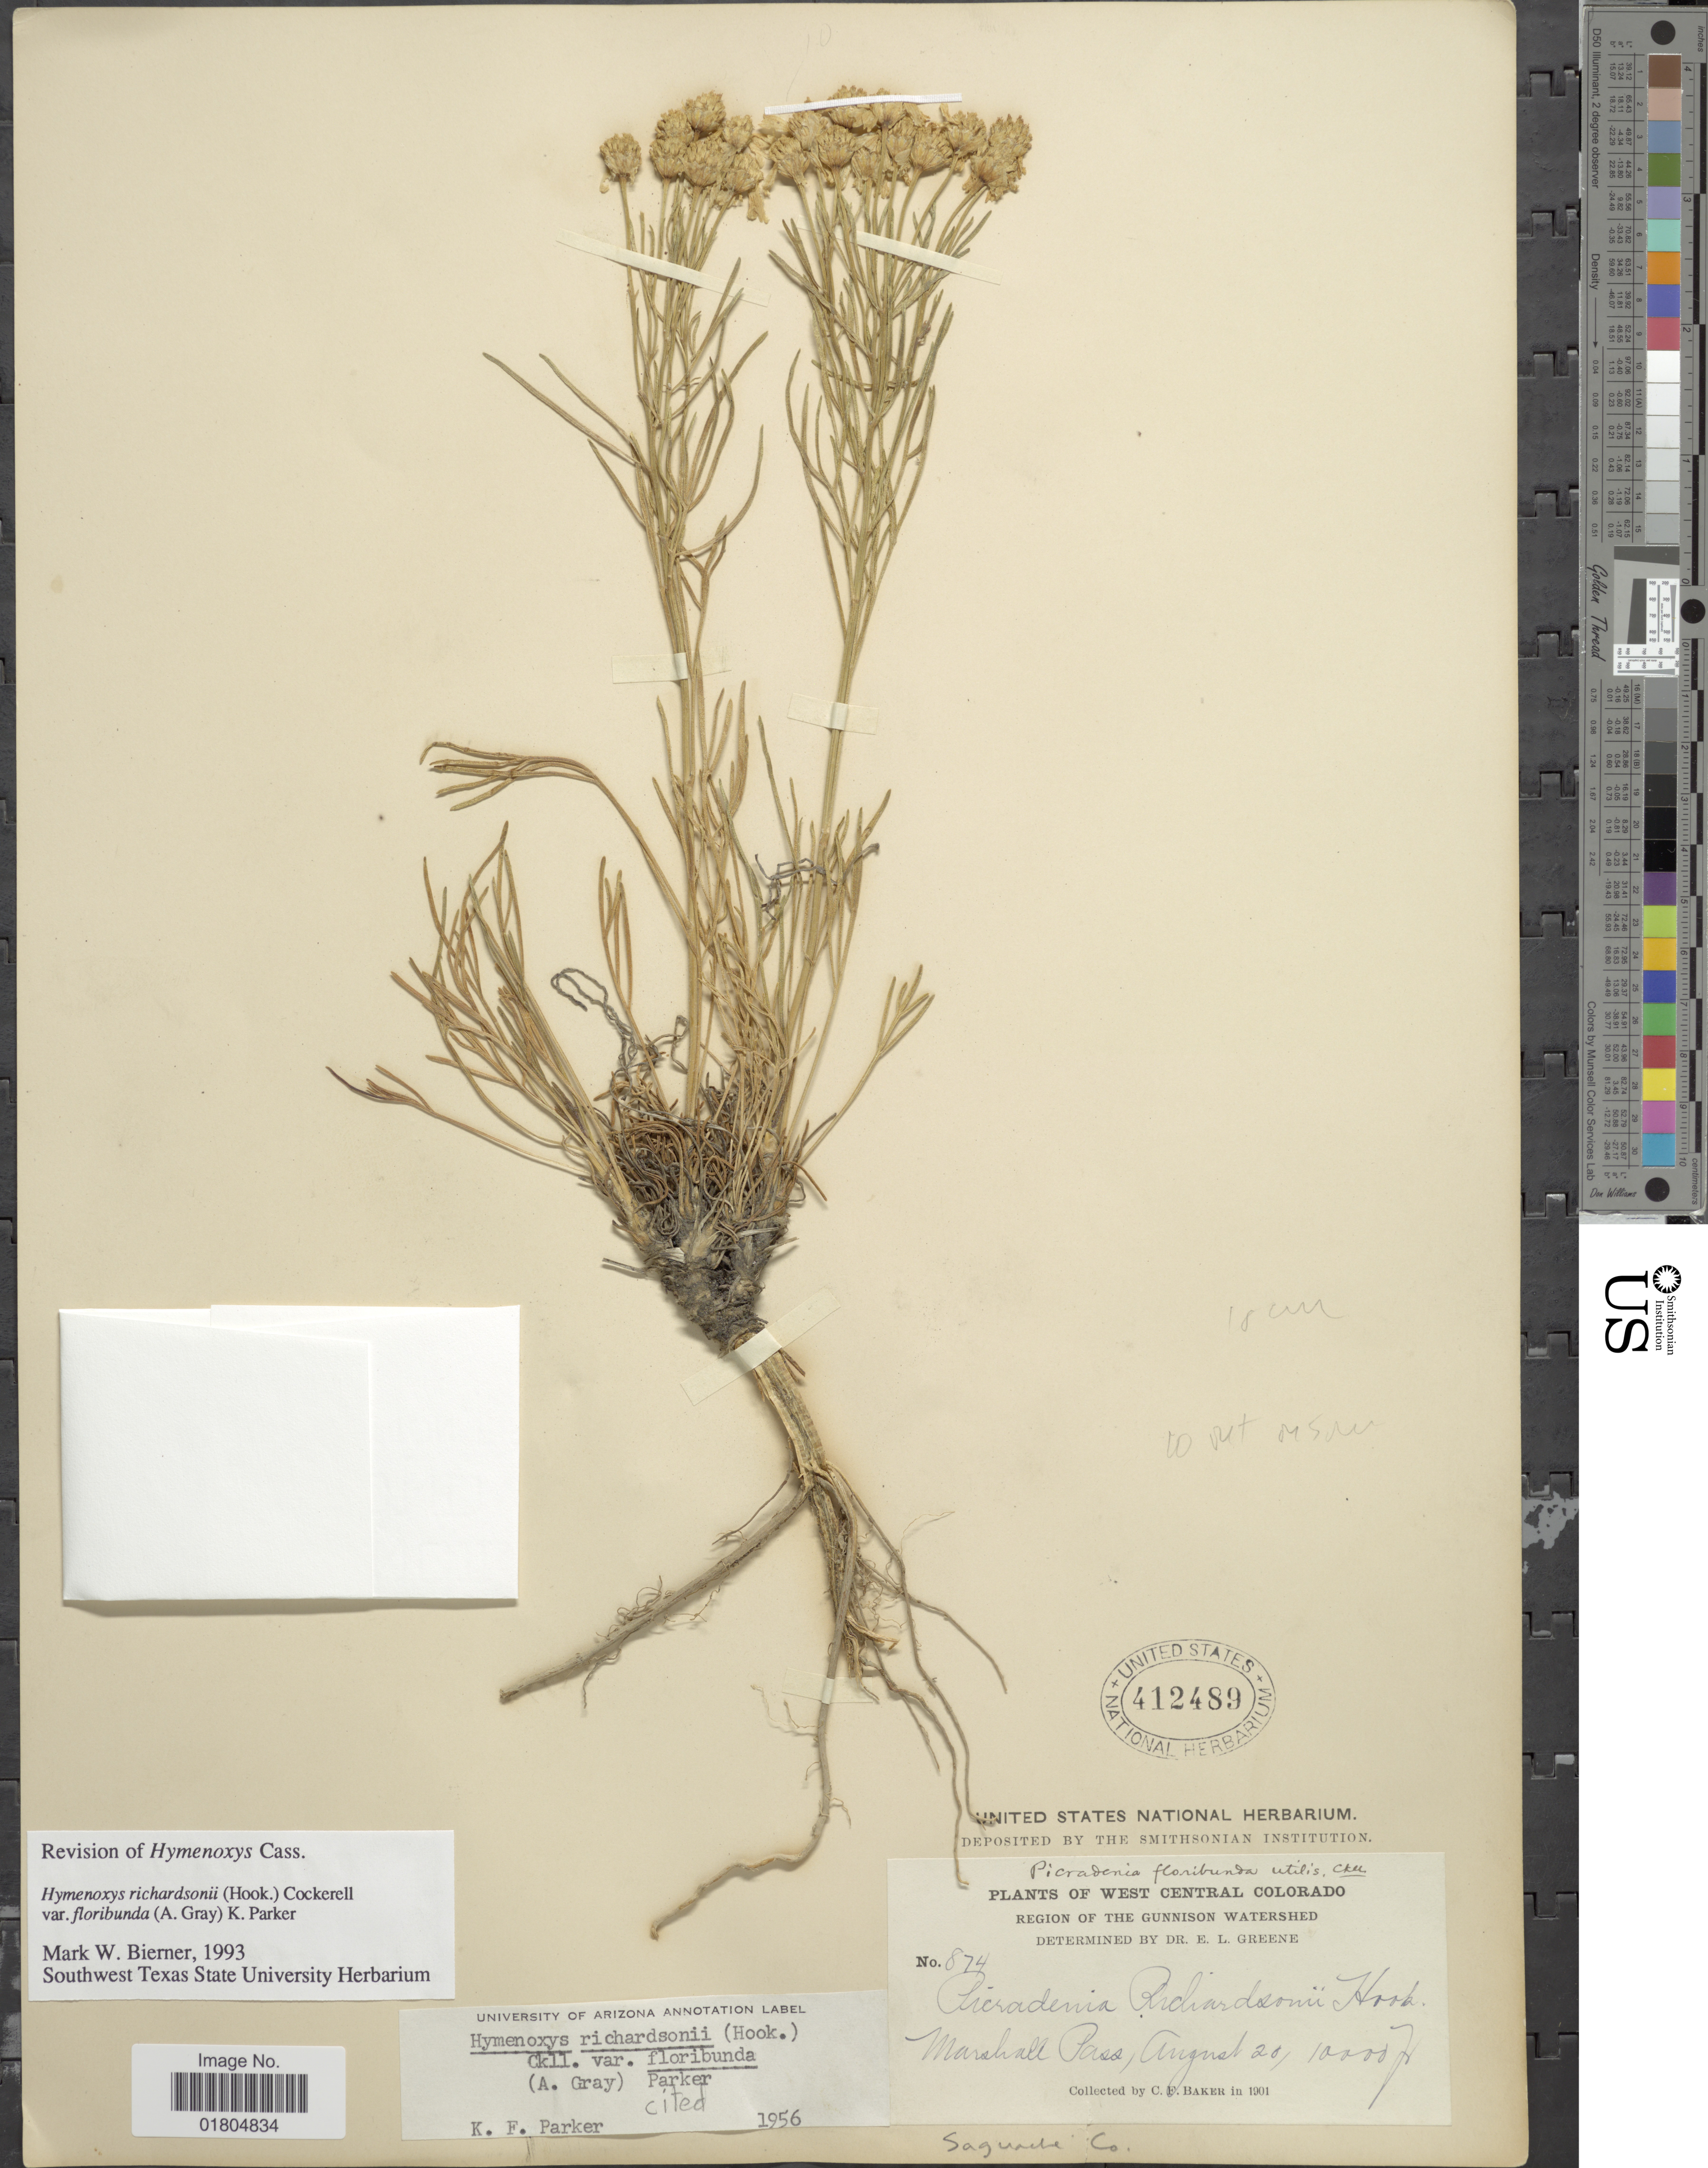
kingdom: Plantae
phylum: Tracheophyta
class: Magnoliopsida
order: Asterales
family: Asteraceae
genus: Hymenoxys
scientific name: Hymenoxys richardsonii var. floribunda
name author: (A. Gray) K.F. Parker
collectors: C. F. Baker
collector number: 874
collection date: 1901-08-20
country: United States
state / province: Colorado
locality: West Central Colorado. Region of the Gunnison Watershed. Marshall Pass. Saguache Co.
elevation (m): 3048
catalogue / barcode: US 412489